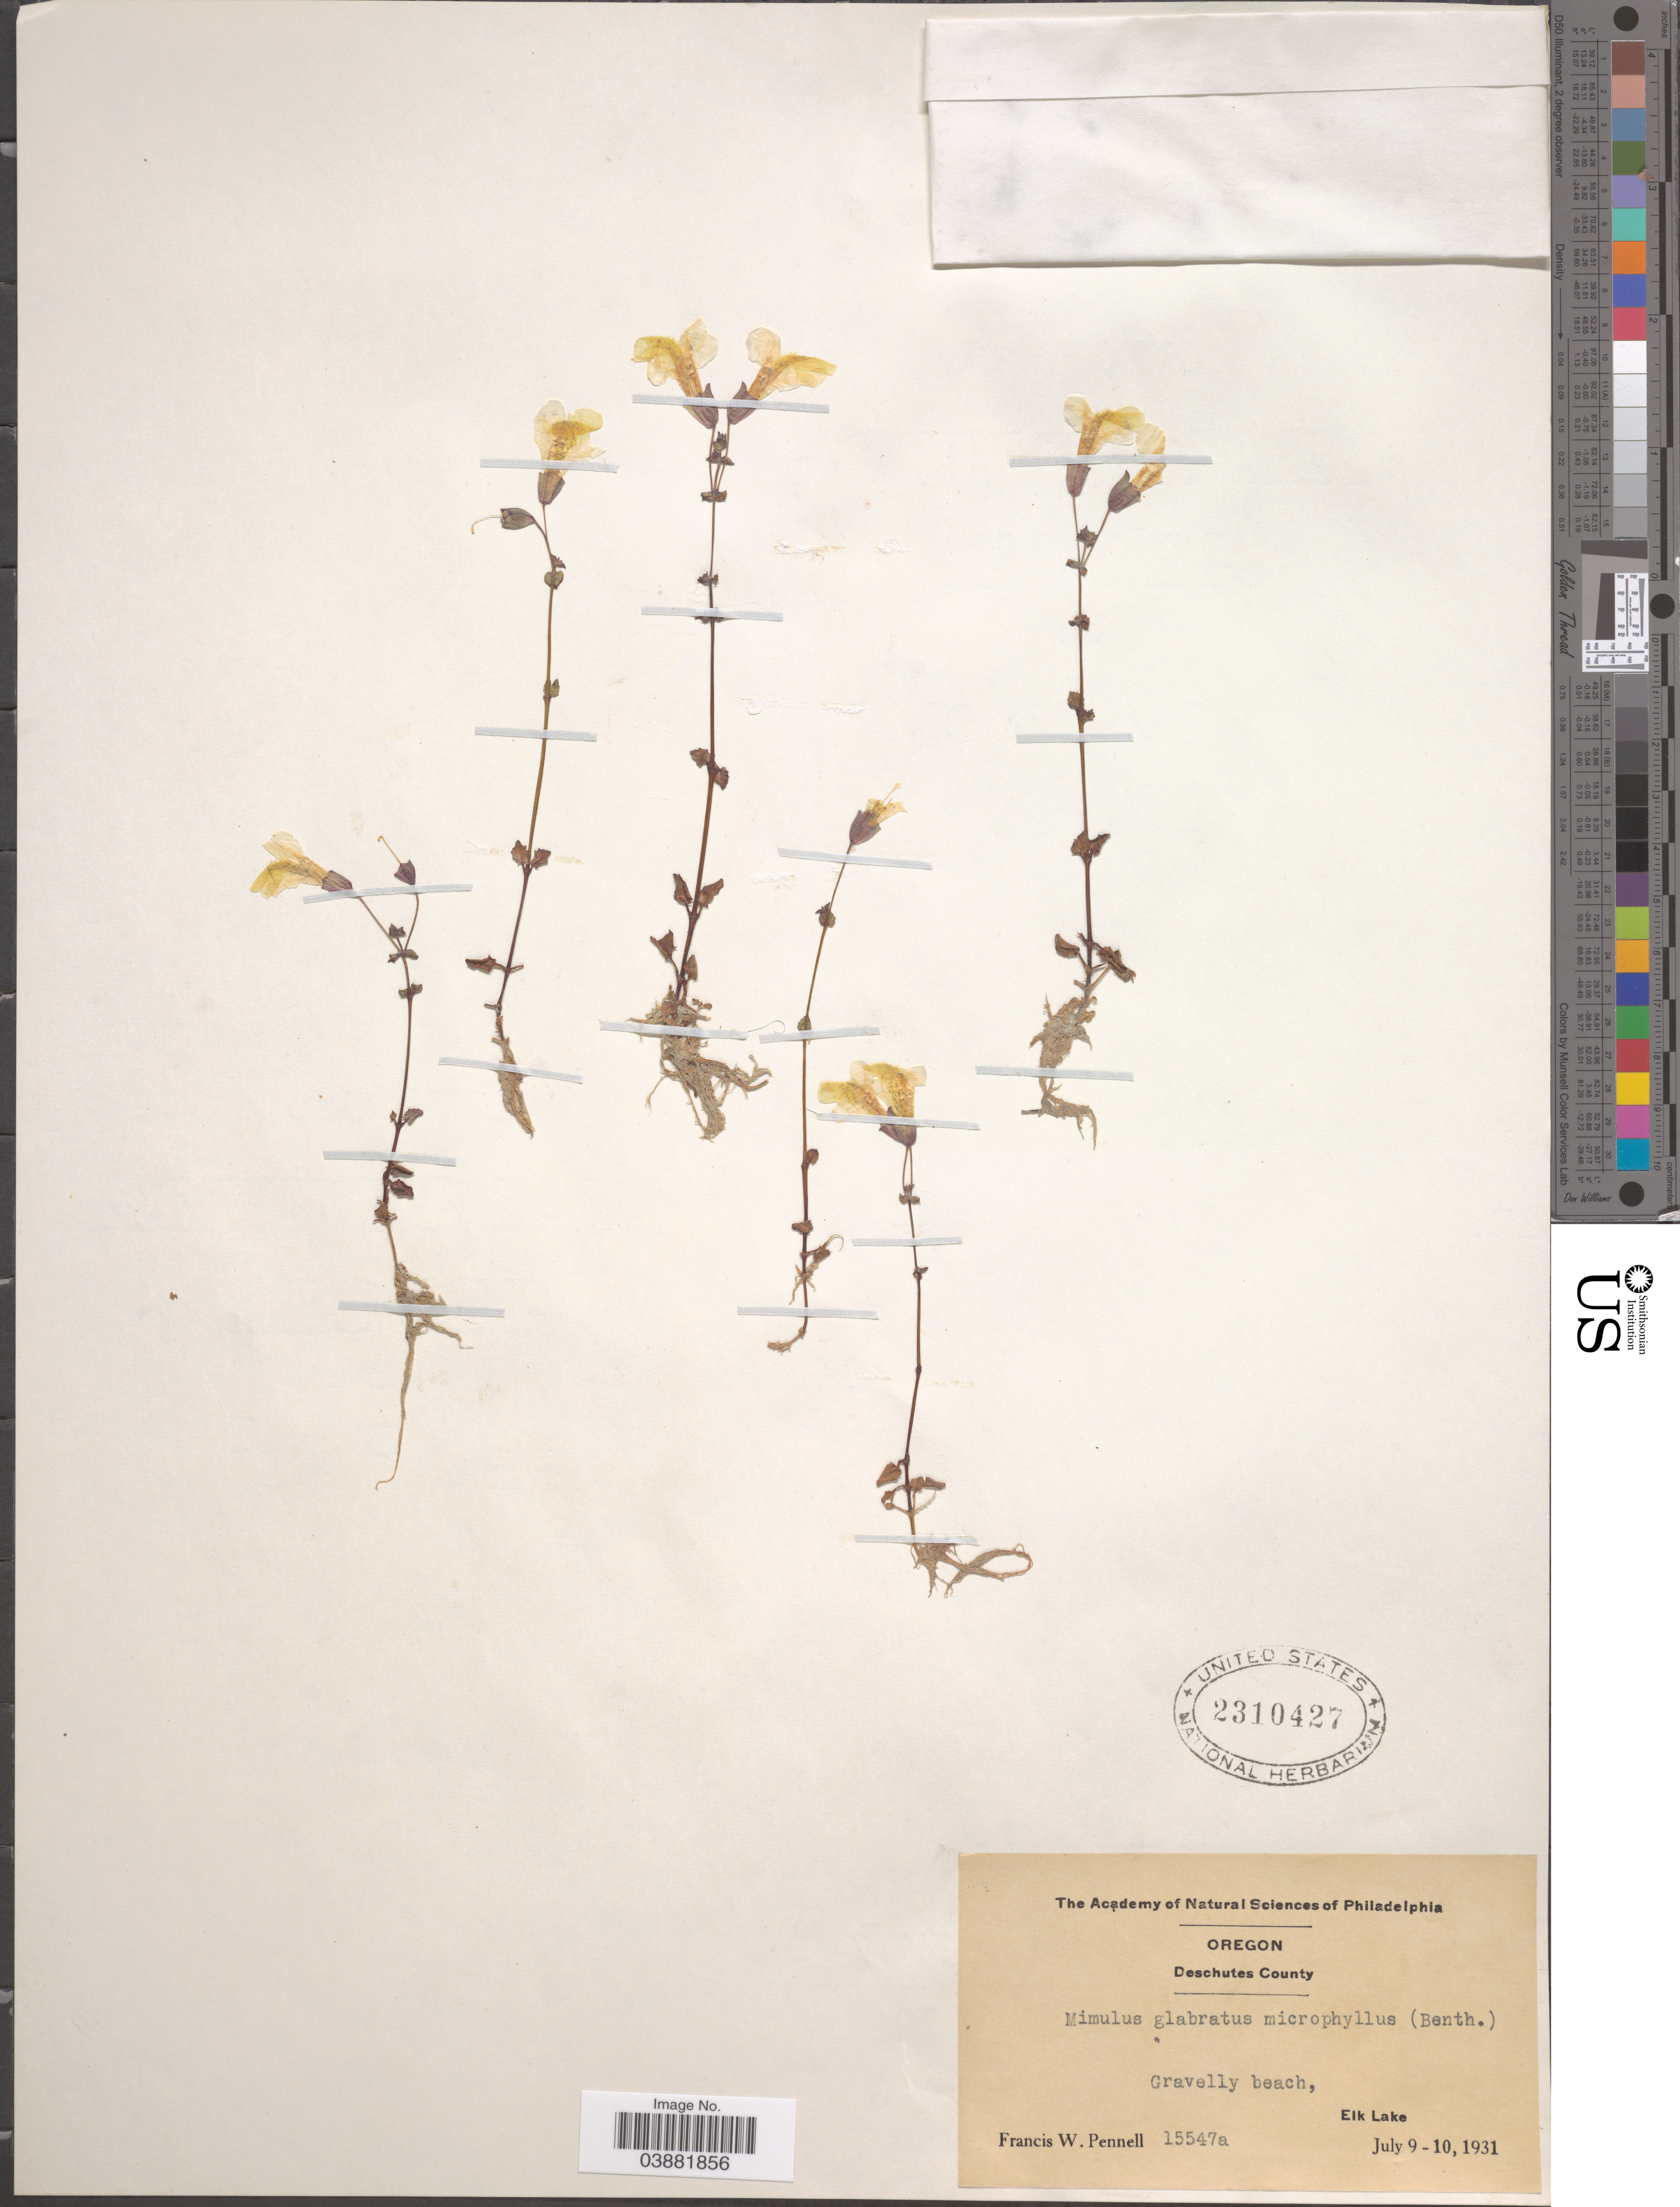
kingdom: Plantae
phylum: Tracheophyta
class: Magnoliopsida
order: Lamiales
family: Phrymaceae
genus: Mimulus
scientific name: Mimulus guttatus var. microphyllus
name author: (Benth.) Pennell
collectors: F. W. Pennell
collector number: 15547a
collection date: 1931-07-09/1931-07-10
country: United States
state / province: Oregon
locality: Deschutes County. Elk Lake.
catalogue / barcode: US 2310427